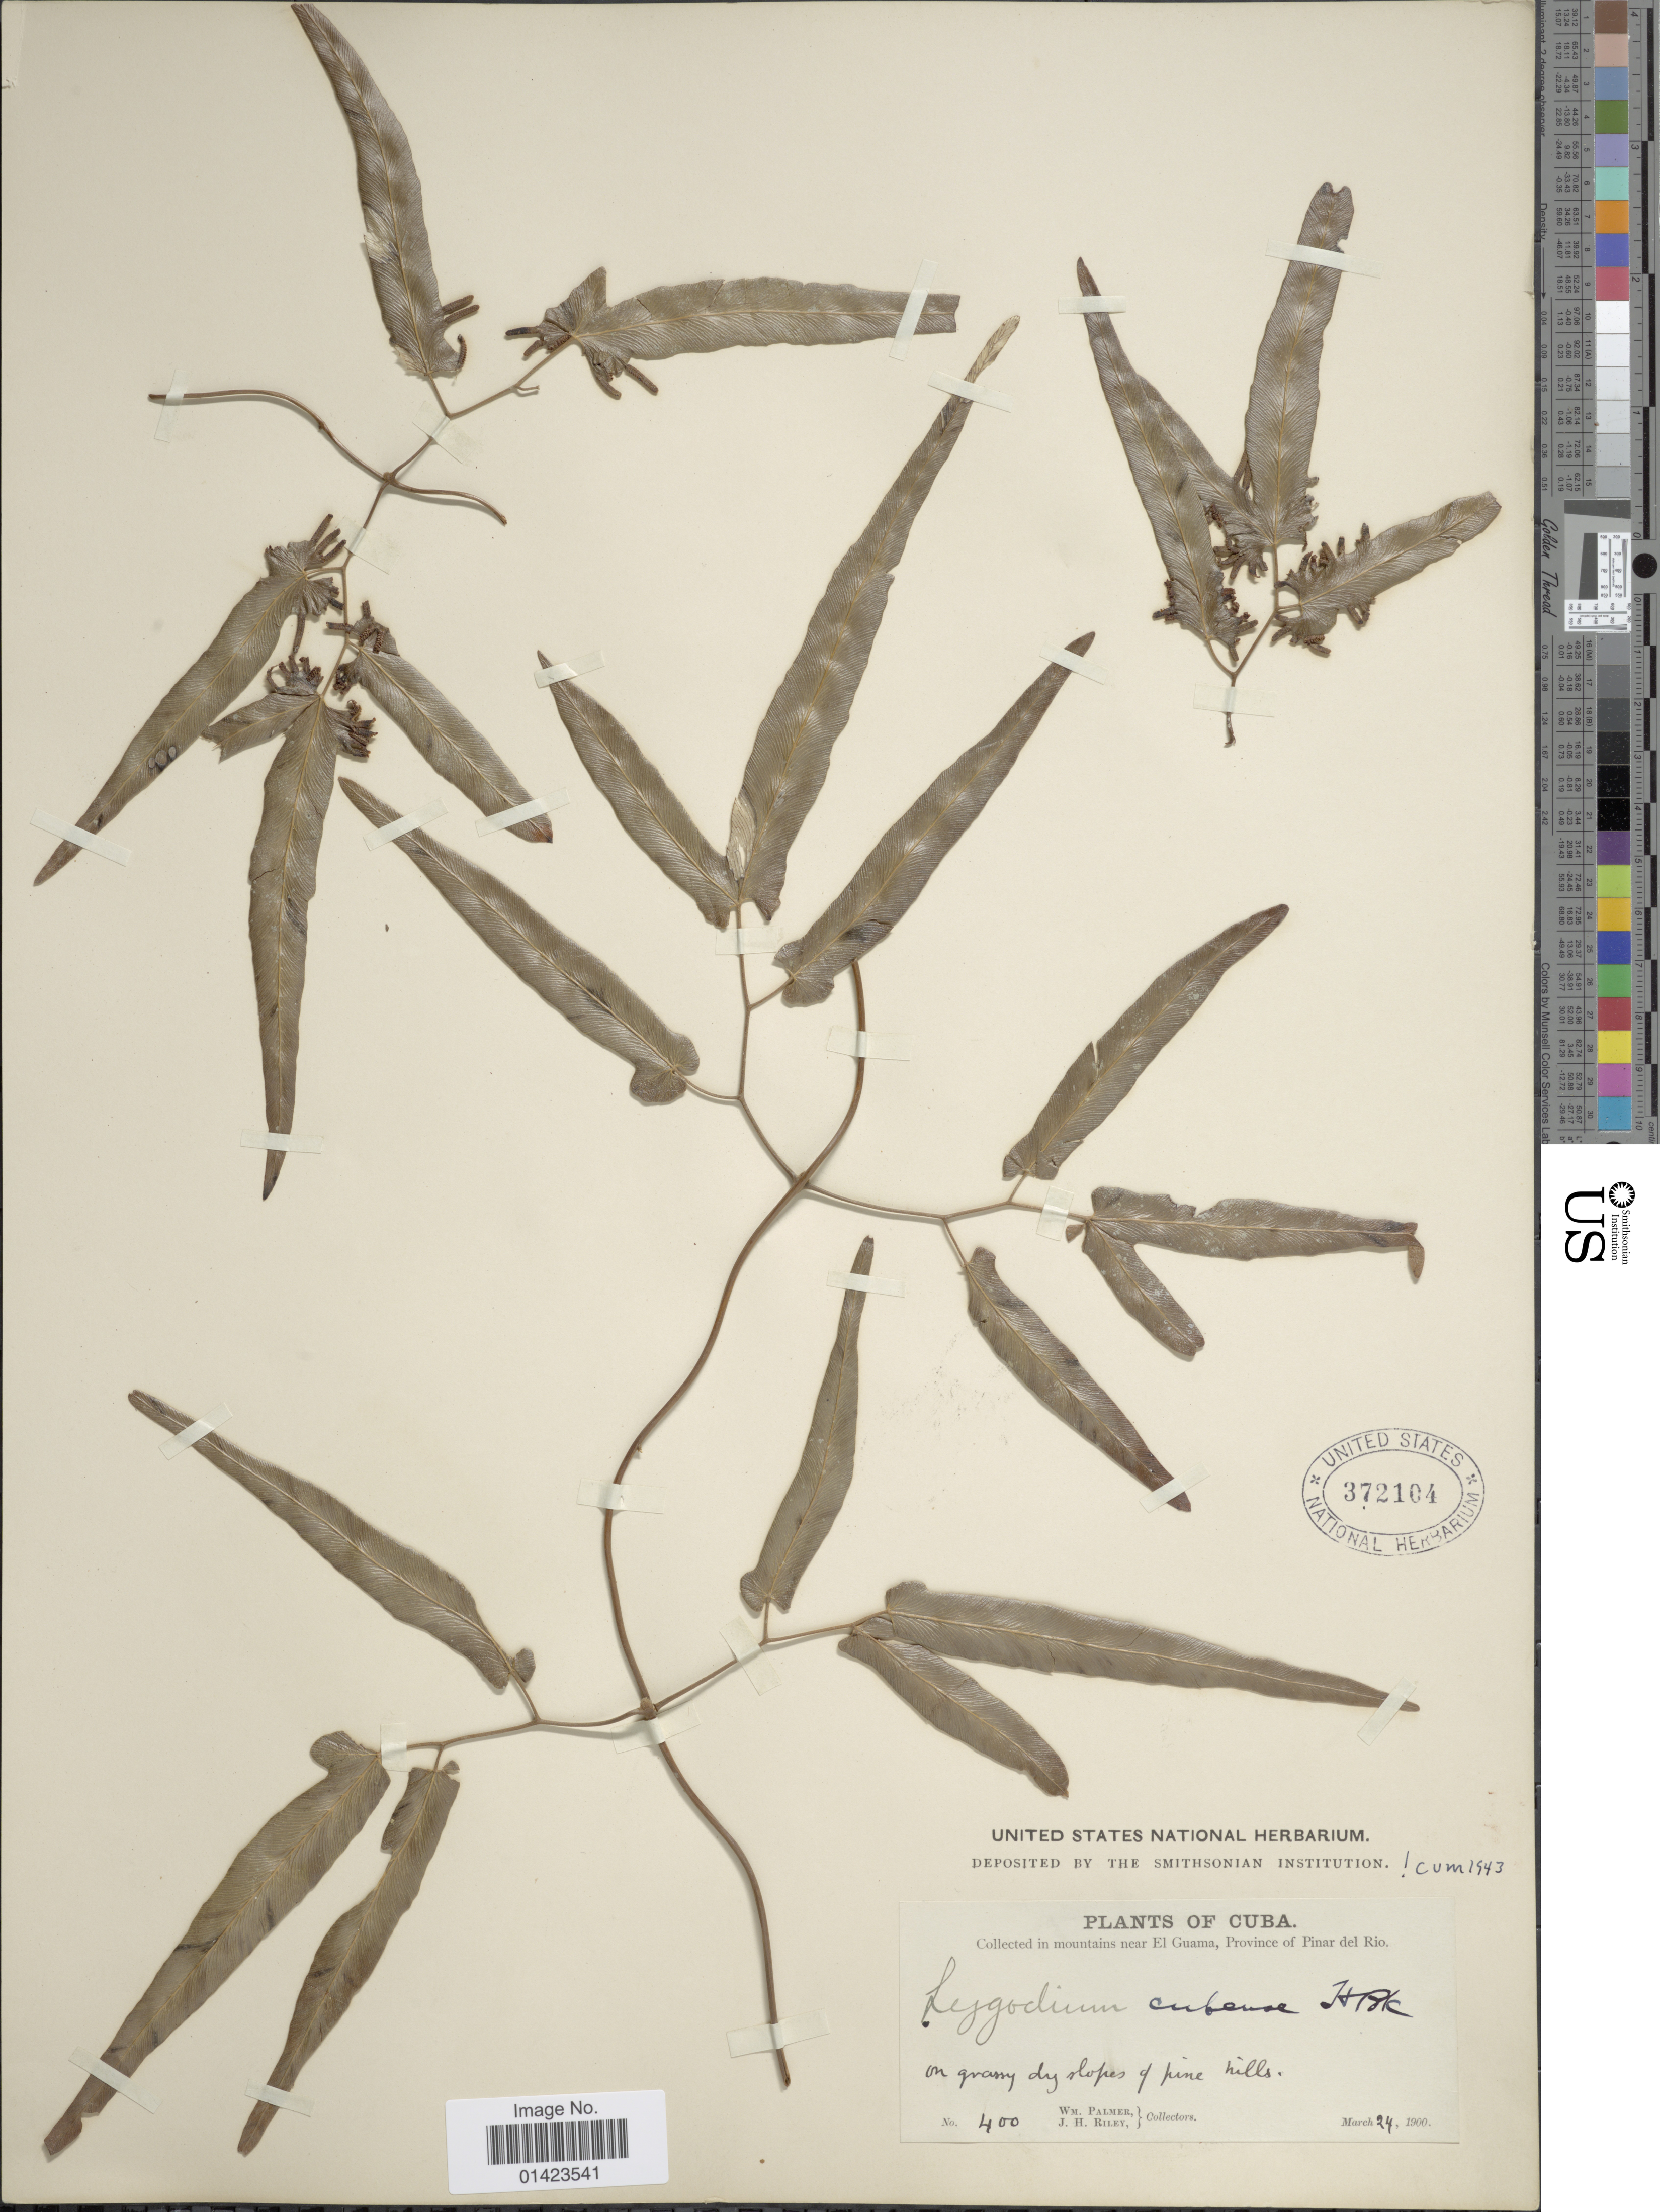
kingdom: Plantae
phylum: Tracheophyta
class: Polypodiopsida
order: Schizaeales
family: Lygodiaceae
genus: Lygodium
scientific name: Lygodium cubense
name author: Kunth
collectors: W. Palmer & J. H. Riley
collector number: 400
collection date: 1900-03-24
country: Cuba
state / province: Pinar del Río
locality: In mountains near El Guama, province of Pinar del Rio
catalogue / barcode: US 372104